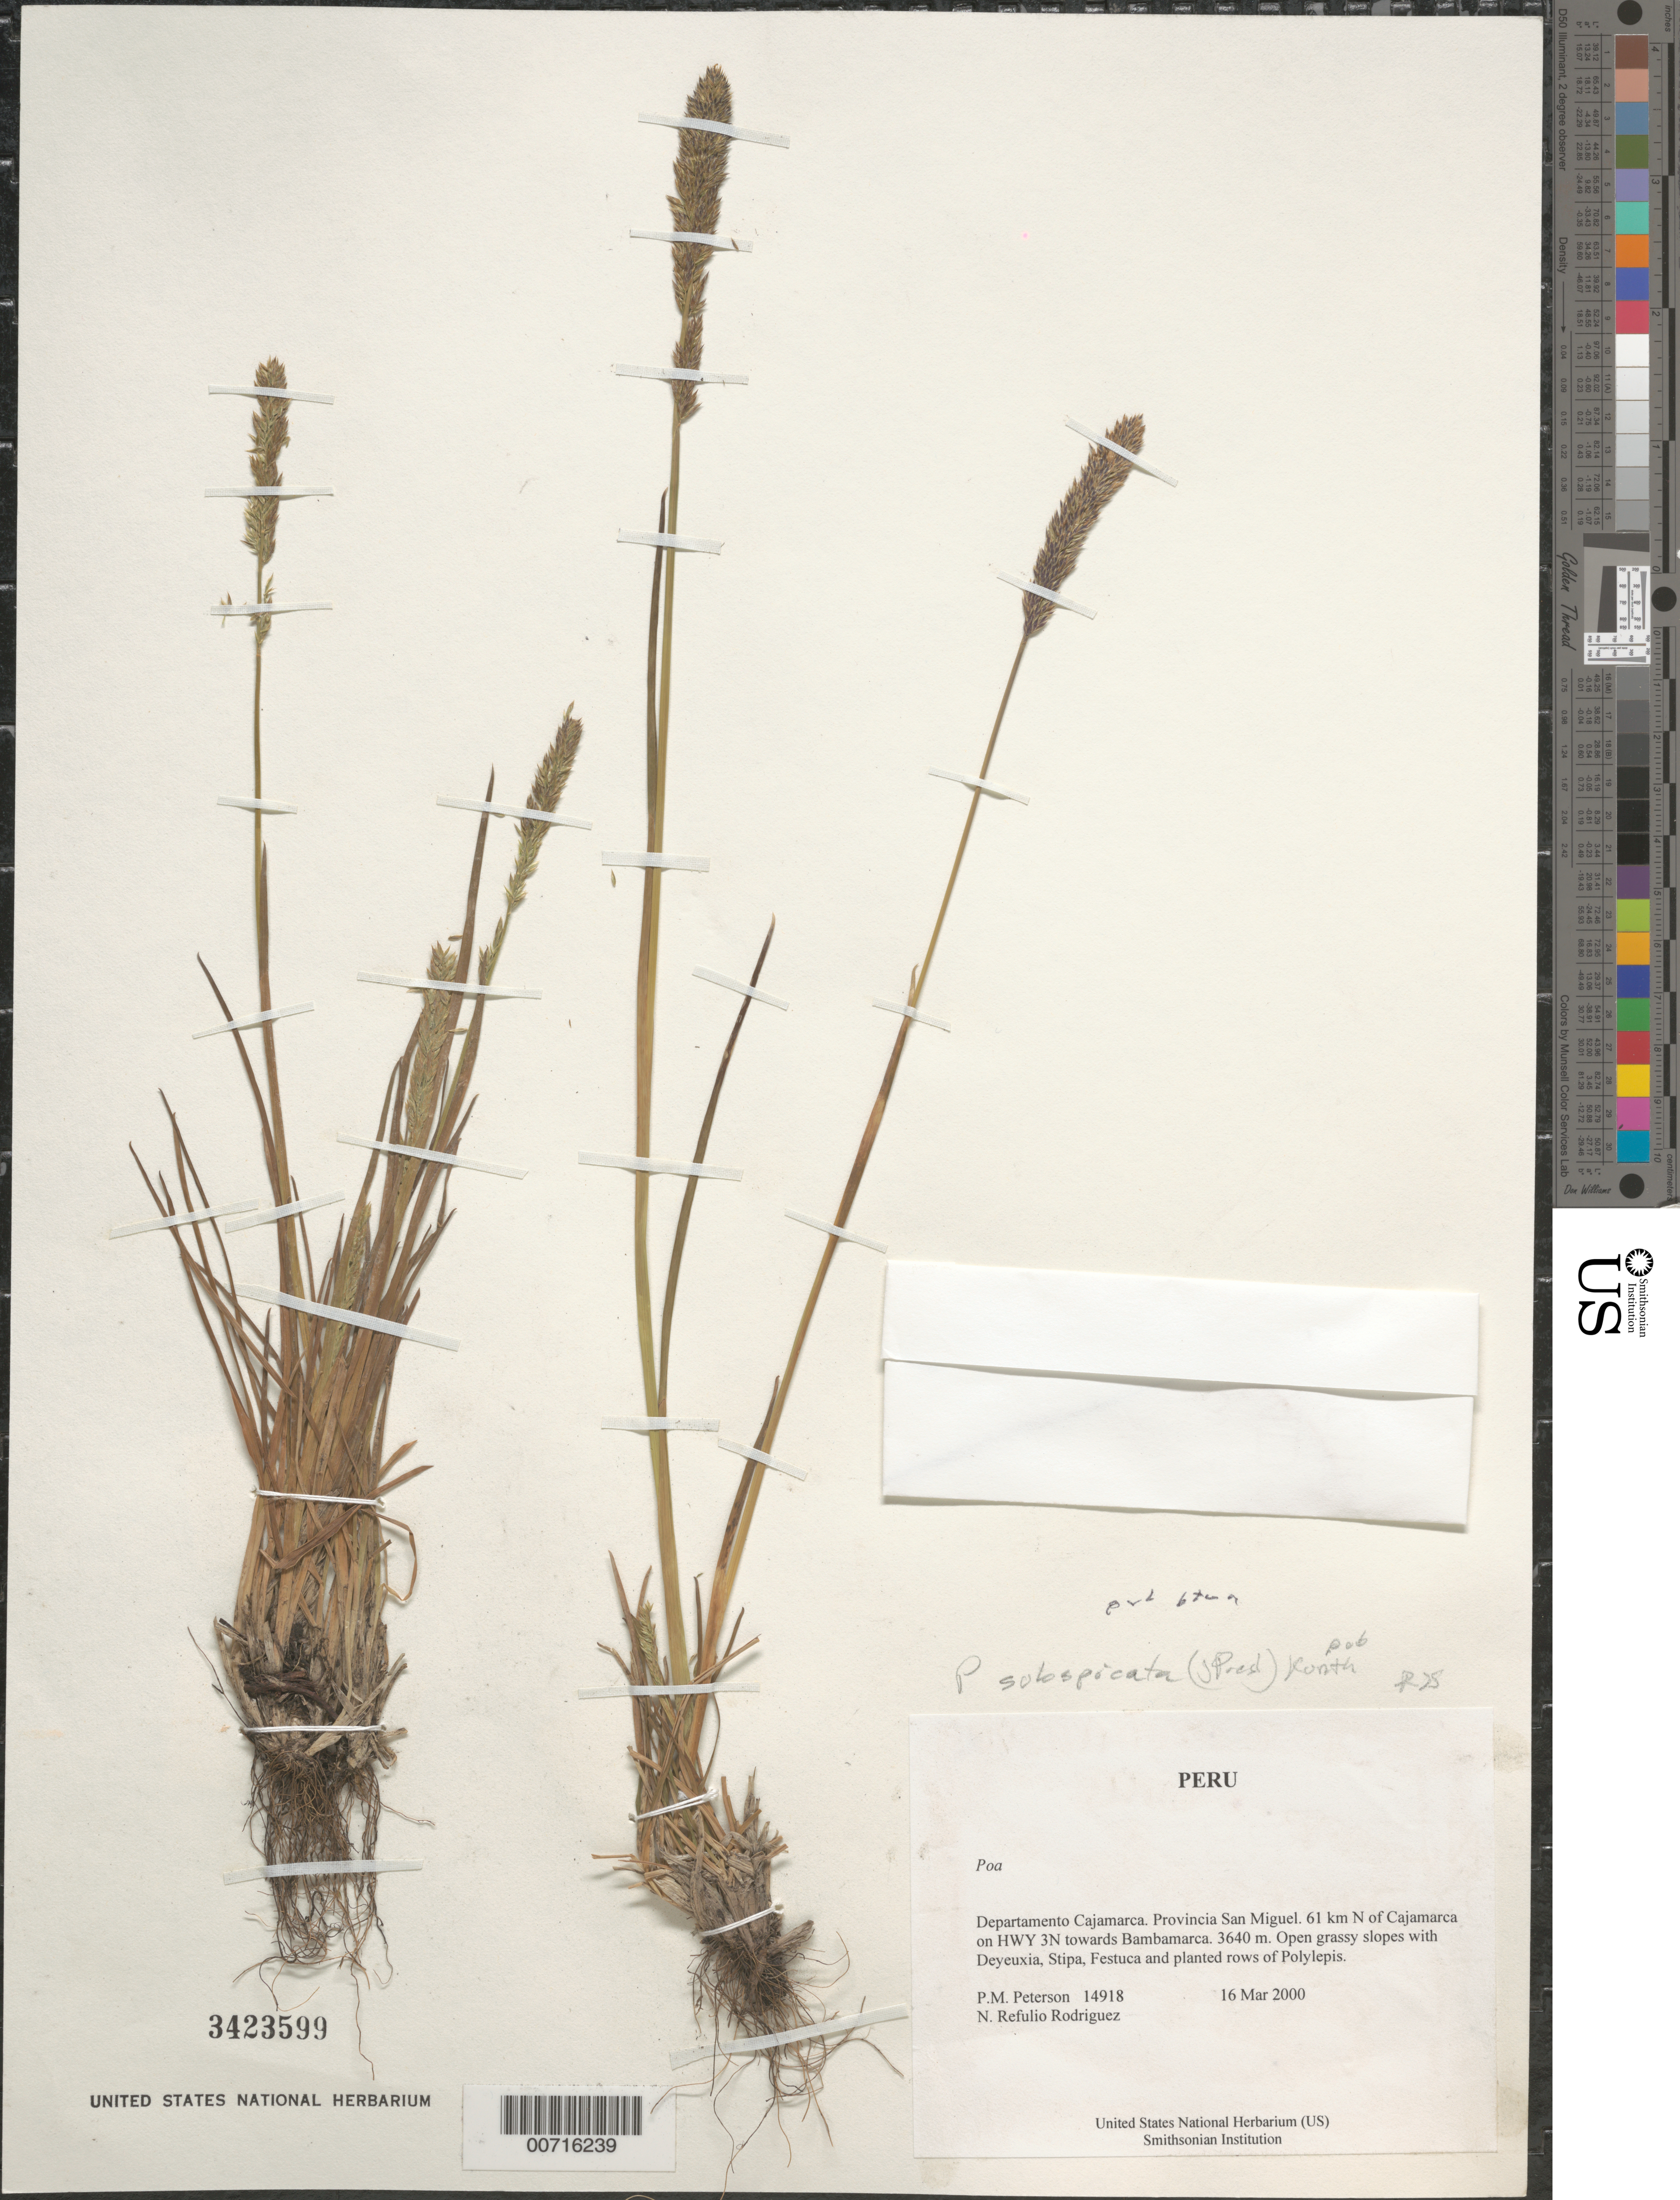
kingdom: Plantae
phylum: Tracheophyta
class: Liliopsida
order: Poales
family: Poaceae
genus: Poa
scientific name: Poa subspicata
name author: (J. Presl) Kunth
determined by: Soreng, Robert J., Research Associate (BOT), Smithsonian Institution - National Museum of Natural History (UNITED STATES)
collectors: P. M. Peterson & N. Refulio-Rodríguez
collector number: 14918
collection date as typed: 16 Mar 2000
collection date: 2000-03-16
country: Peru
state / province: Cajamarca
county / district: San Miguel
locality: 61 km N of Cajamarca on HWY 3N towards Bambamarca.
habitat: Open grassy slopes with Deyeuxia, Stipa, Festuca and planted rows of Polylepis.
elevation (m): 3640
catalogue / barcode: US 3423599